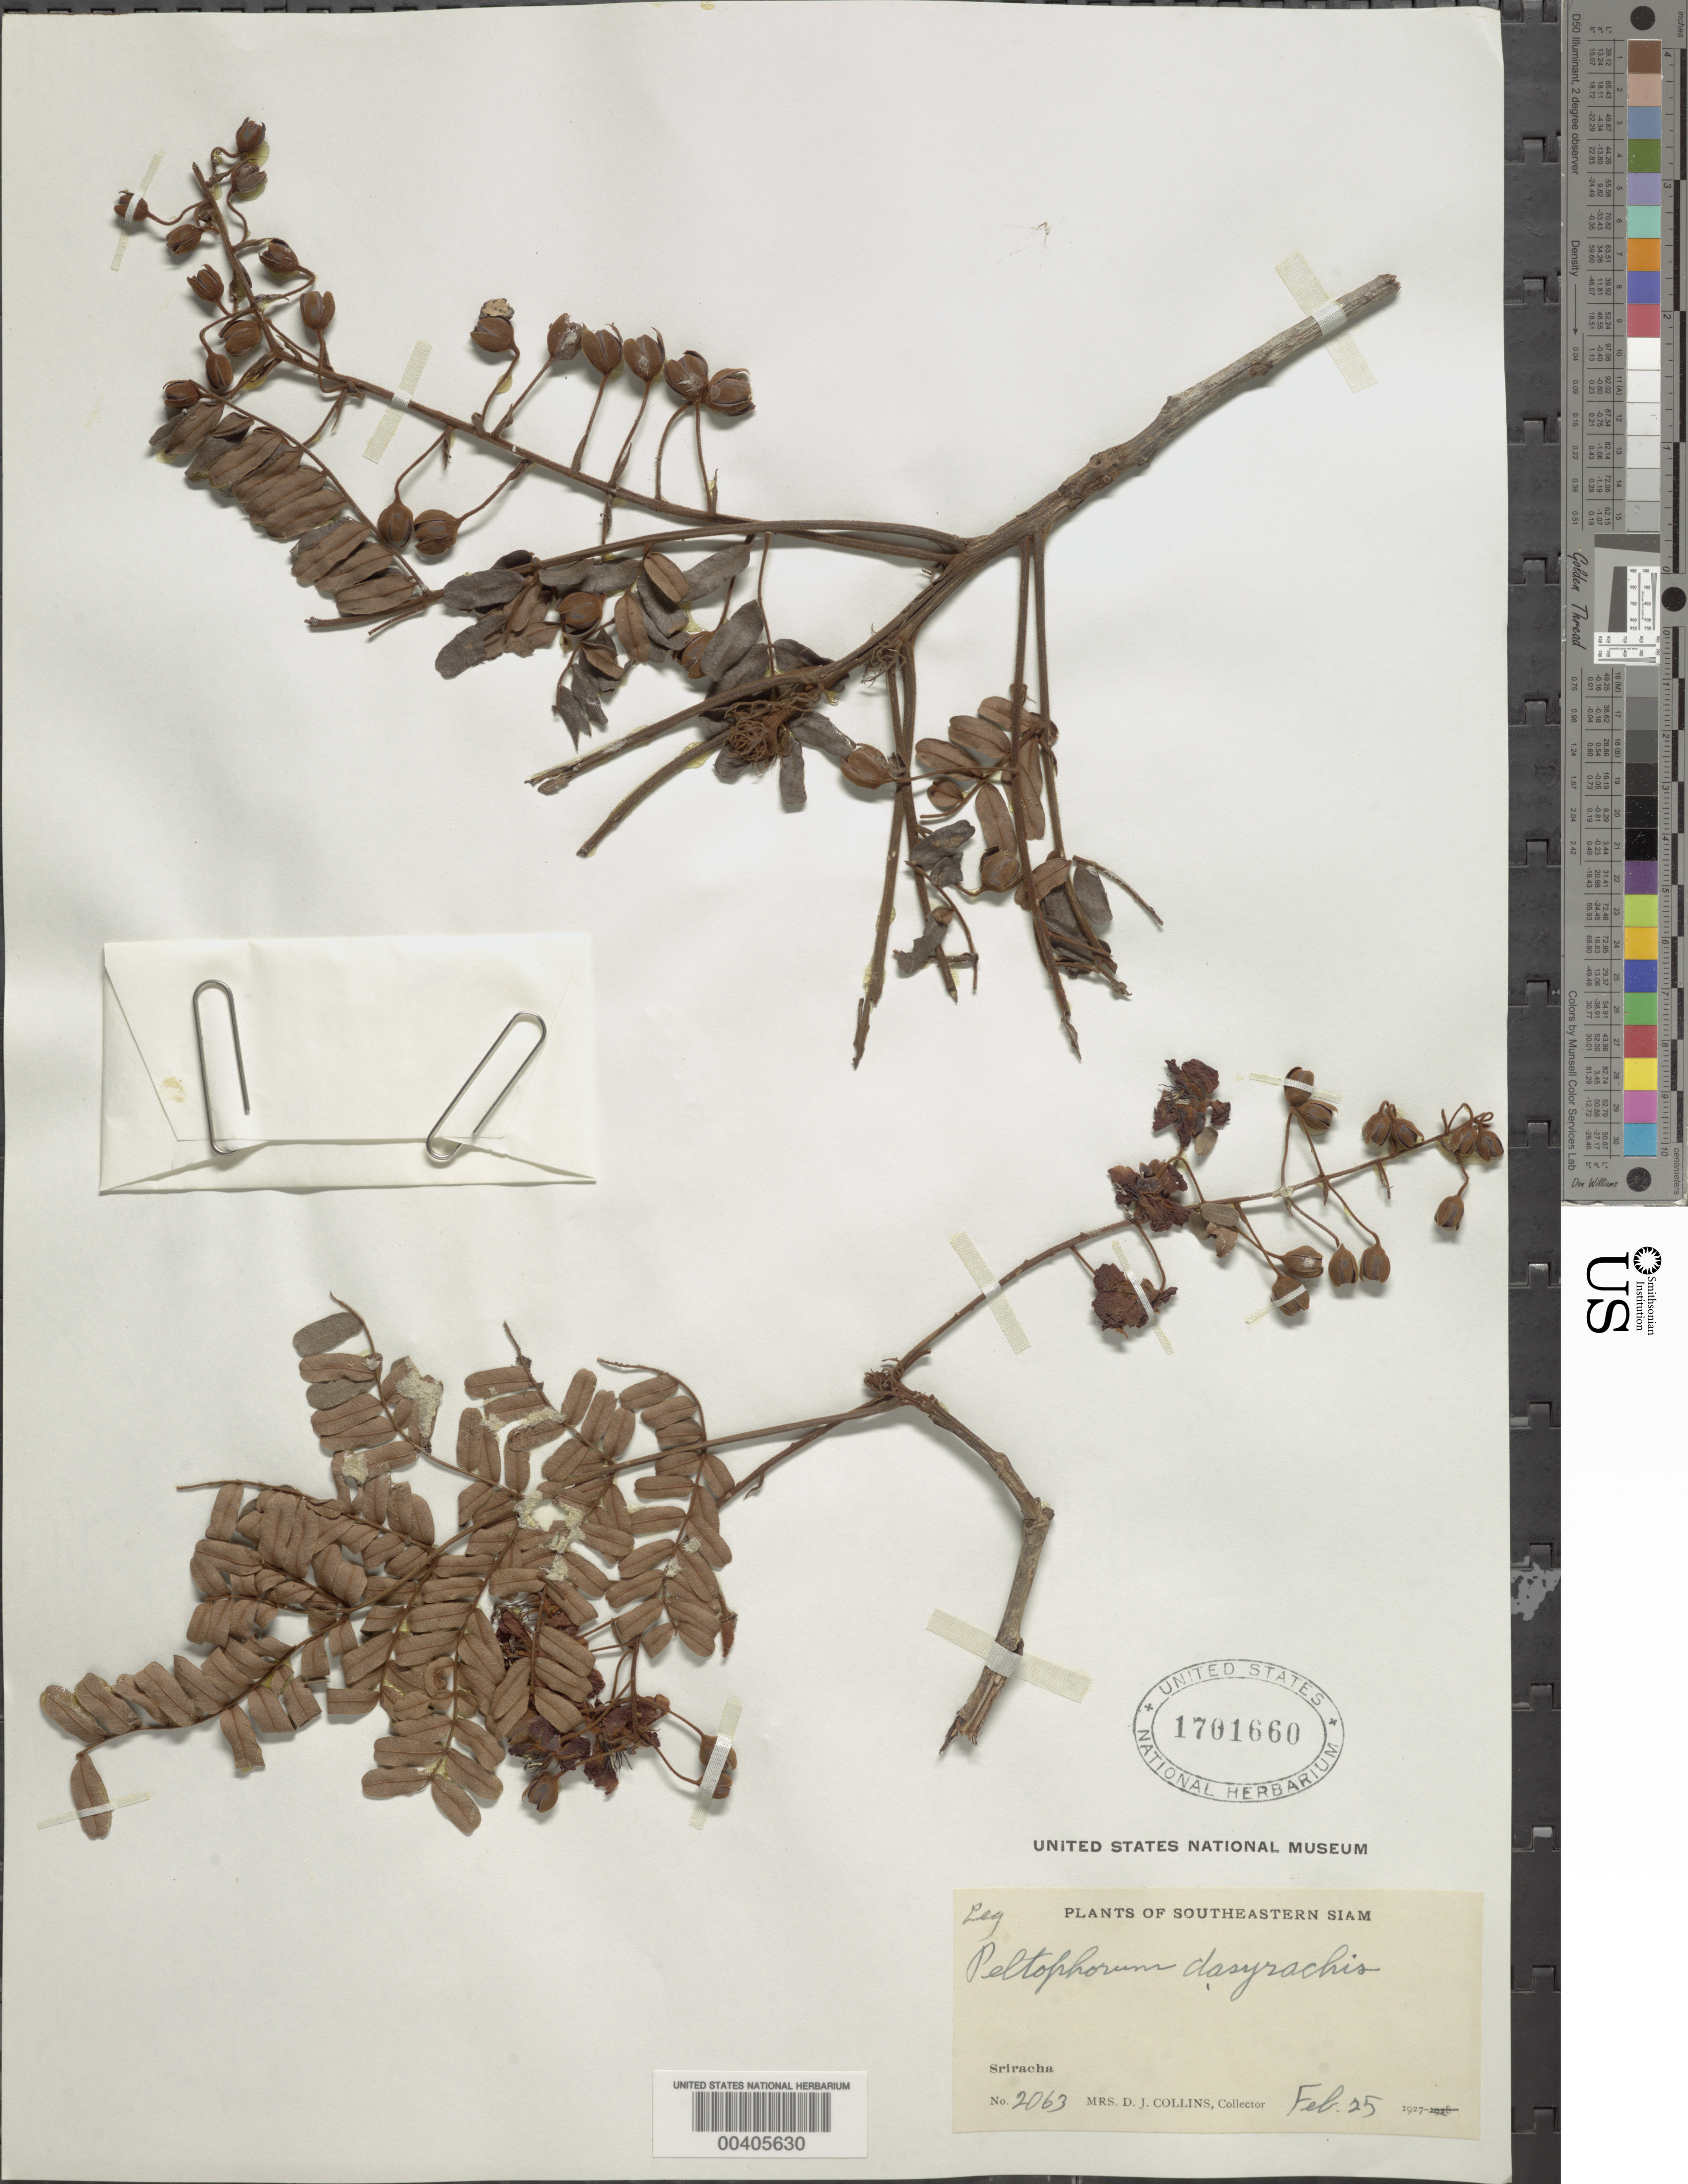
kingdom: Plantae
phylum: Tracheophyta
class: Magnoliopsida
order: Fabales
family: Fabaceae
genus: Peltophorum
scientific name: Peltophorum dasyrrachis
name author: (Miq.) Kurz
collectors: Mrs. D. J. Collins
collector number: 2063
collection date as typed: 25 Feb 1927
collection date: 1927-02-25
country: Thailand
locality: Sriracha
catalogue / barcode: US 1701660